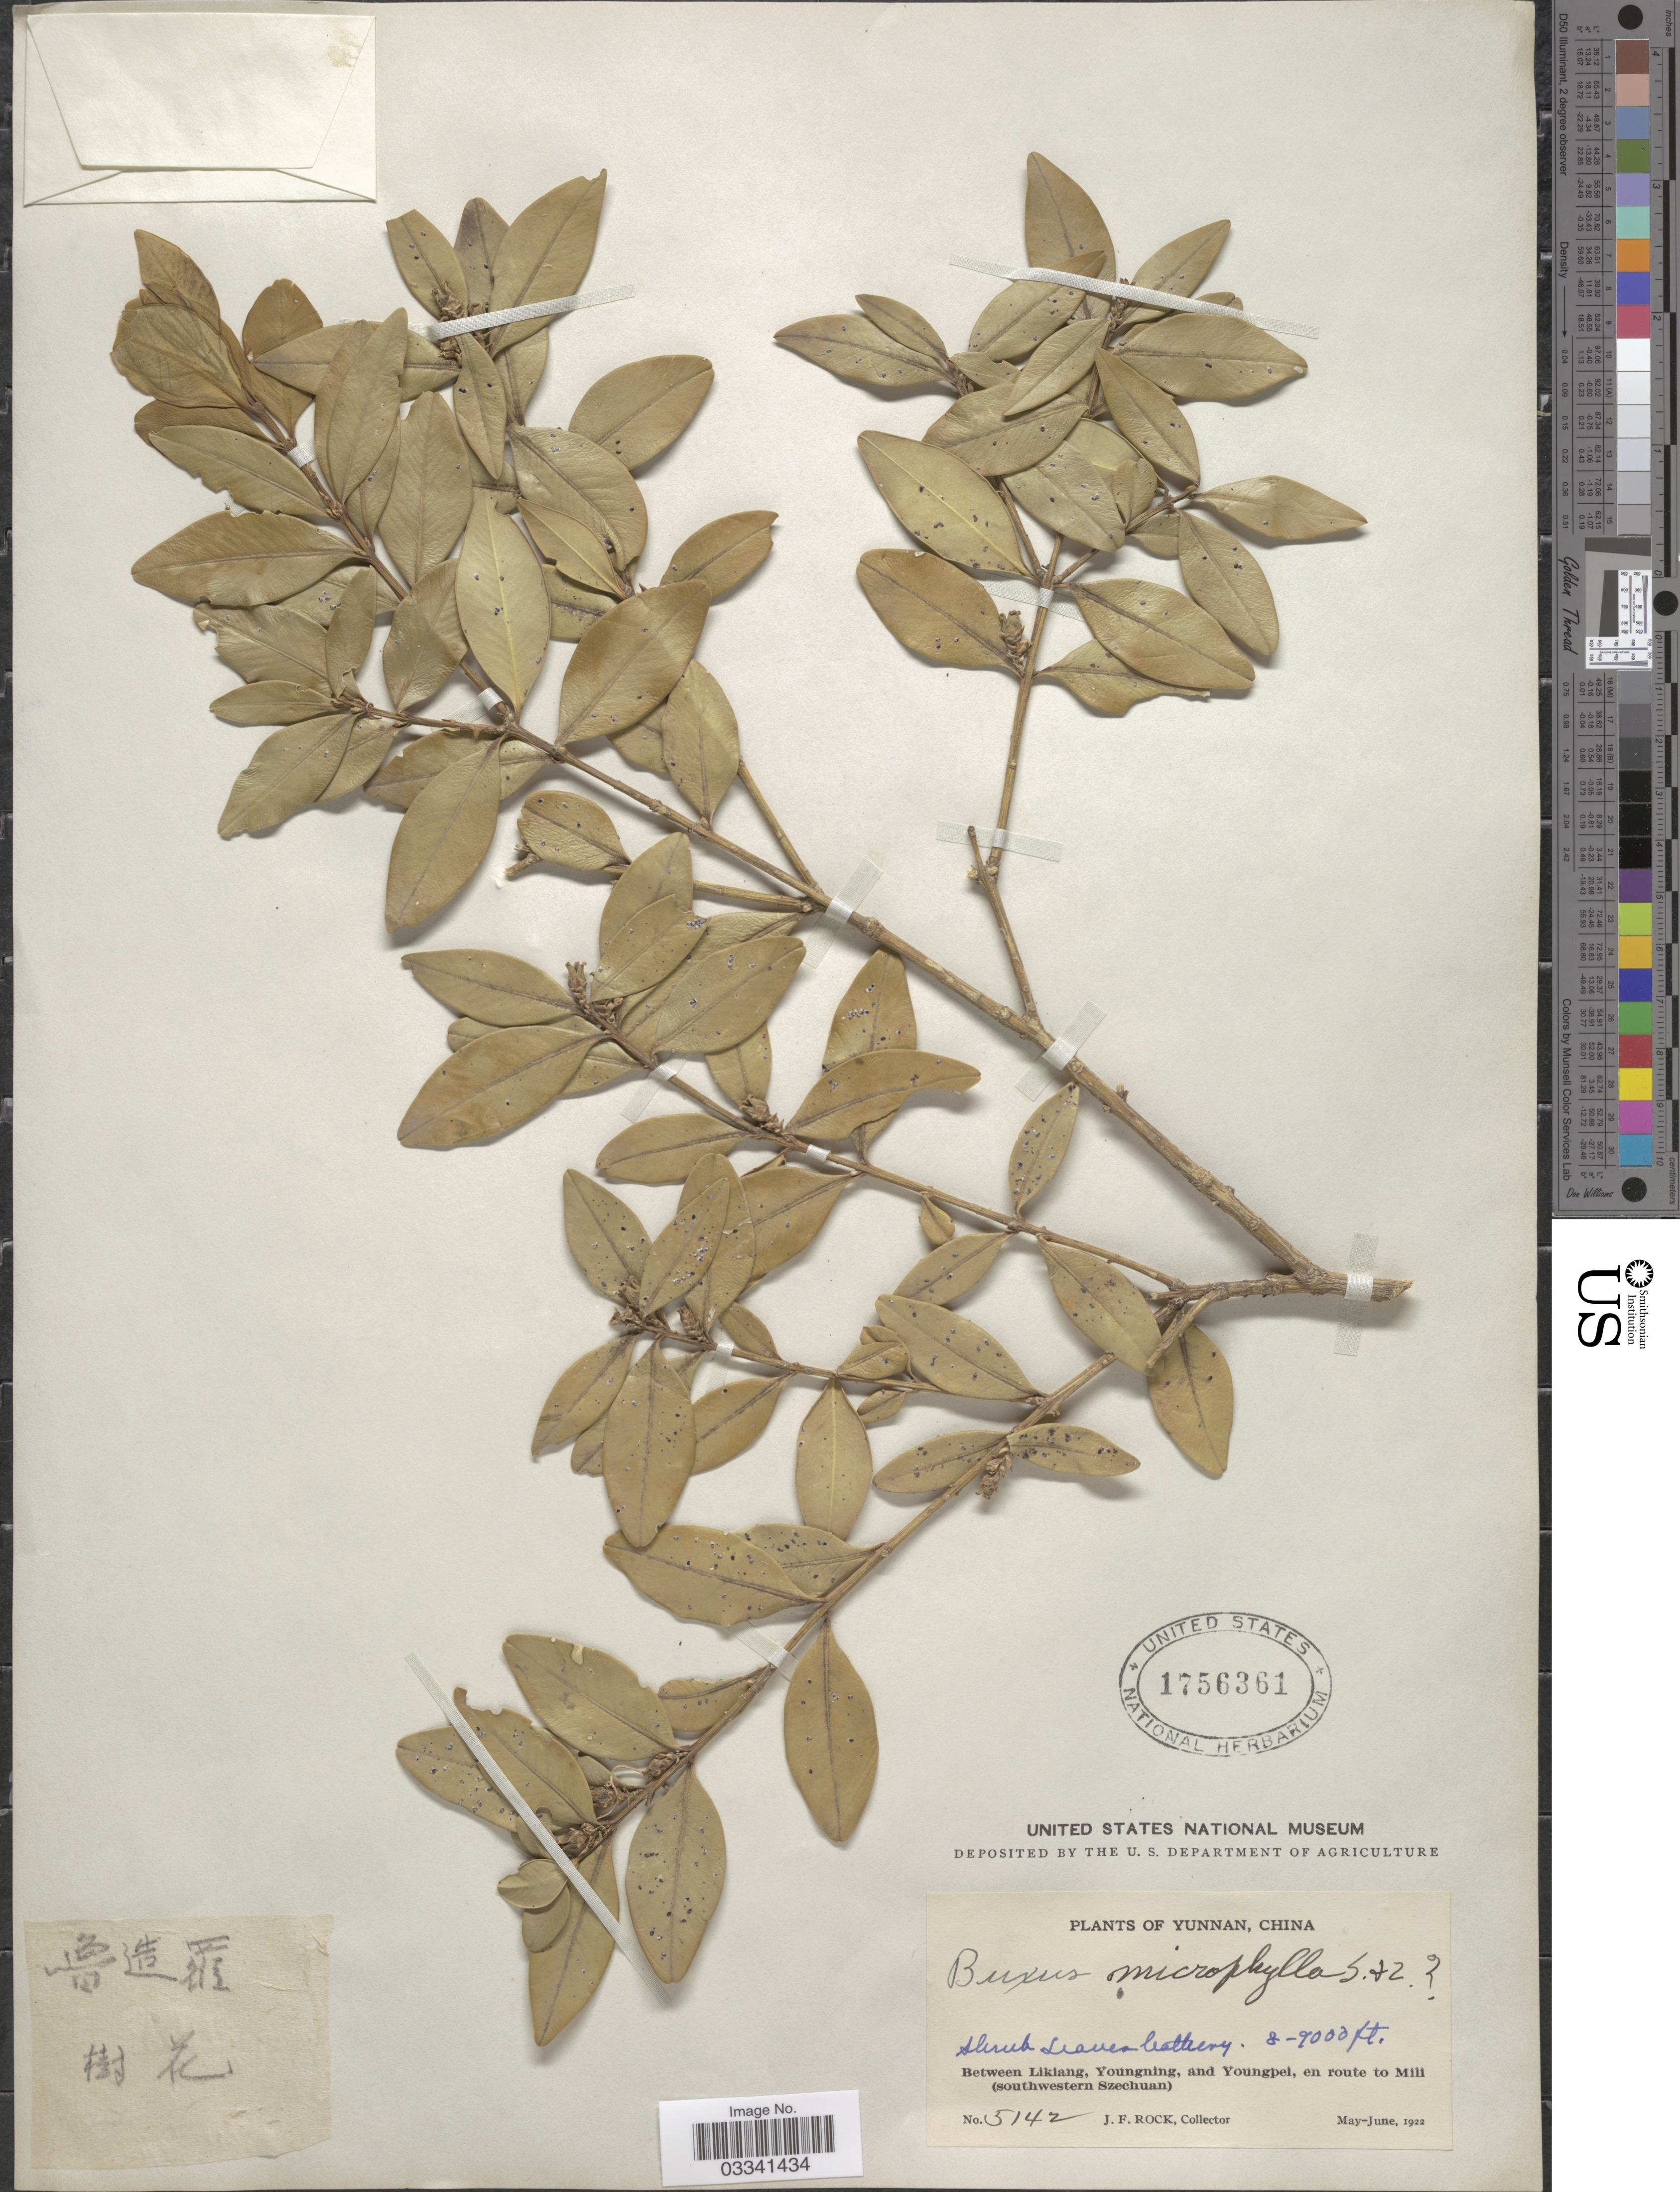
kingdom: Plantae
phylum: Tracheophyta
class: Magnoliopsida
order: Buxales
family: Buxaceae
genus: Buxus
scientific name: Buxus microphylla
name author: (Britton) Fawc. & Rendle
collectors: J. Rock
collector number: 5142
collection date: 1922-05/1922-06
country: China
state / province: Yunnan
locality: Between Likiang, Youngning, and Youngpei, en route to Mili (southwestern Szechuan).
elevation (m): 2438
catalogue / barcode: US 1756361